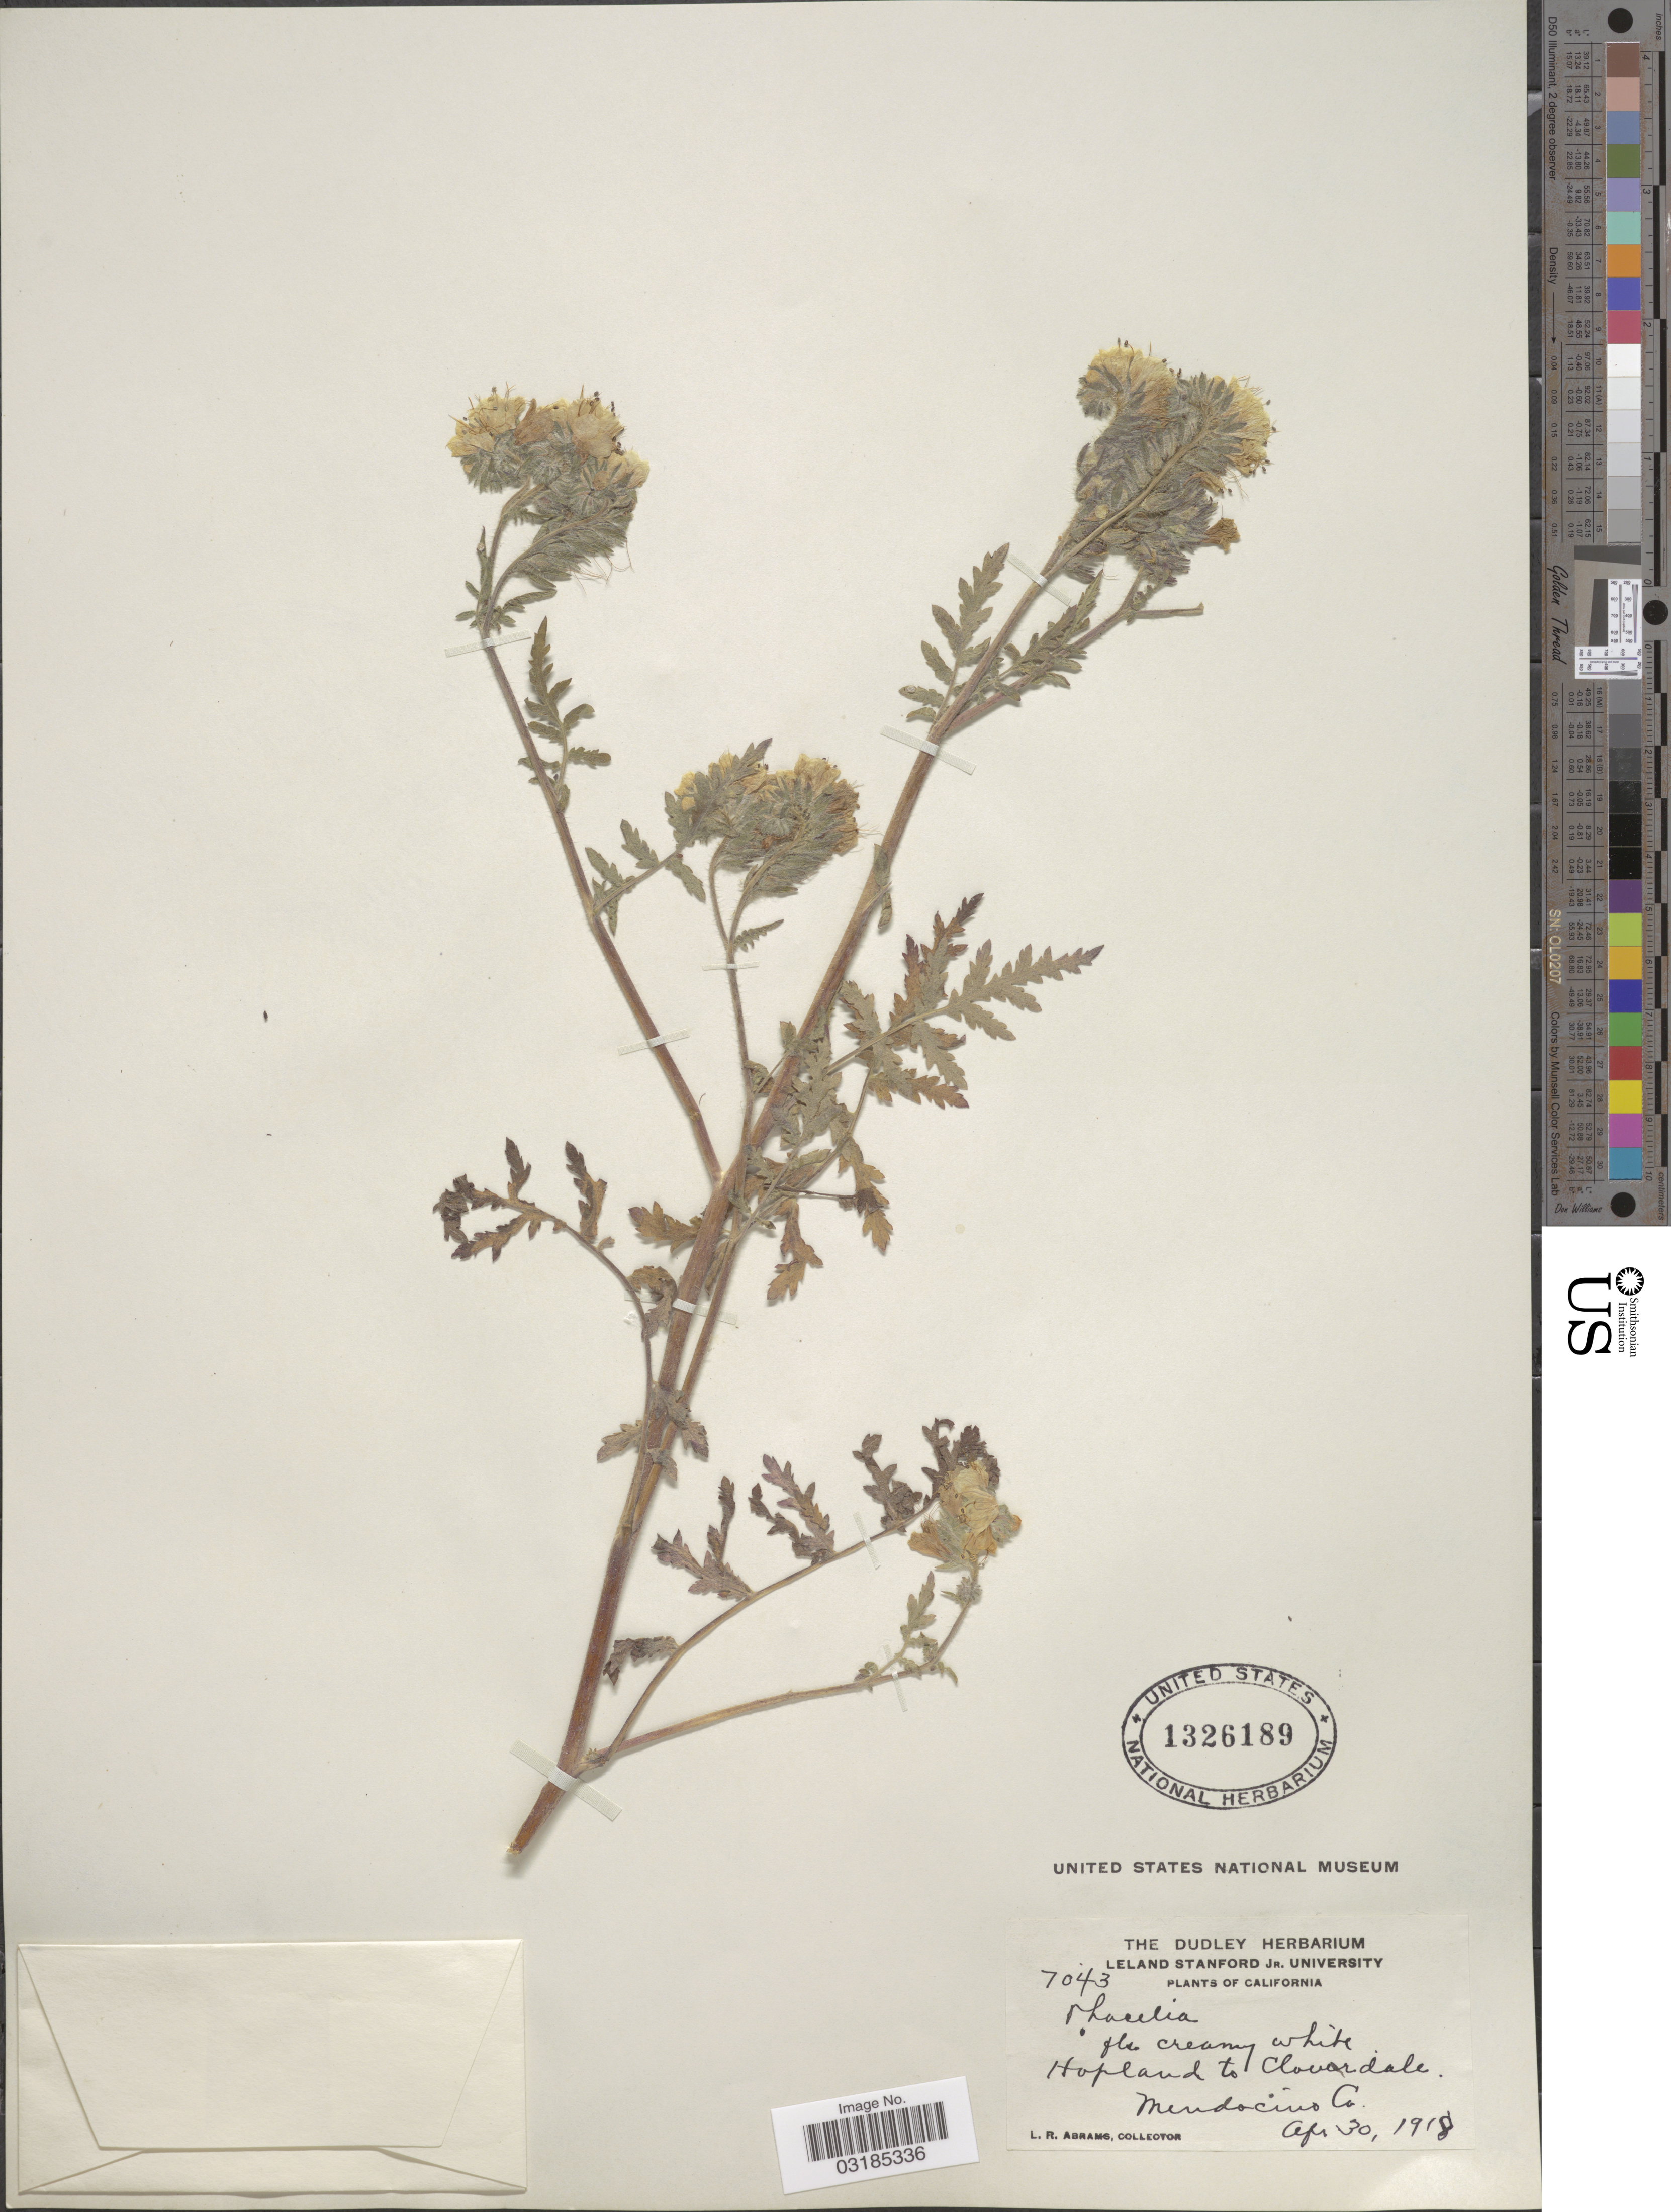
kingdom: Plantae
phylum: Tracheophyta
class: Magnoliopsida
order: Boraginales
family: Hydrophyllaceae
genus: Phacelia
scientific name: Phacelia distans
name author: Benth.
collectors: L. Abrams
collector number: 7043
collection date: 1918-04-30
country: United States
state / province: California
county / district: Mendocino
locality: Hopland to Cloverdale. Mendocino Co.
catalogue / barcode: US 1326189